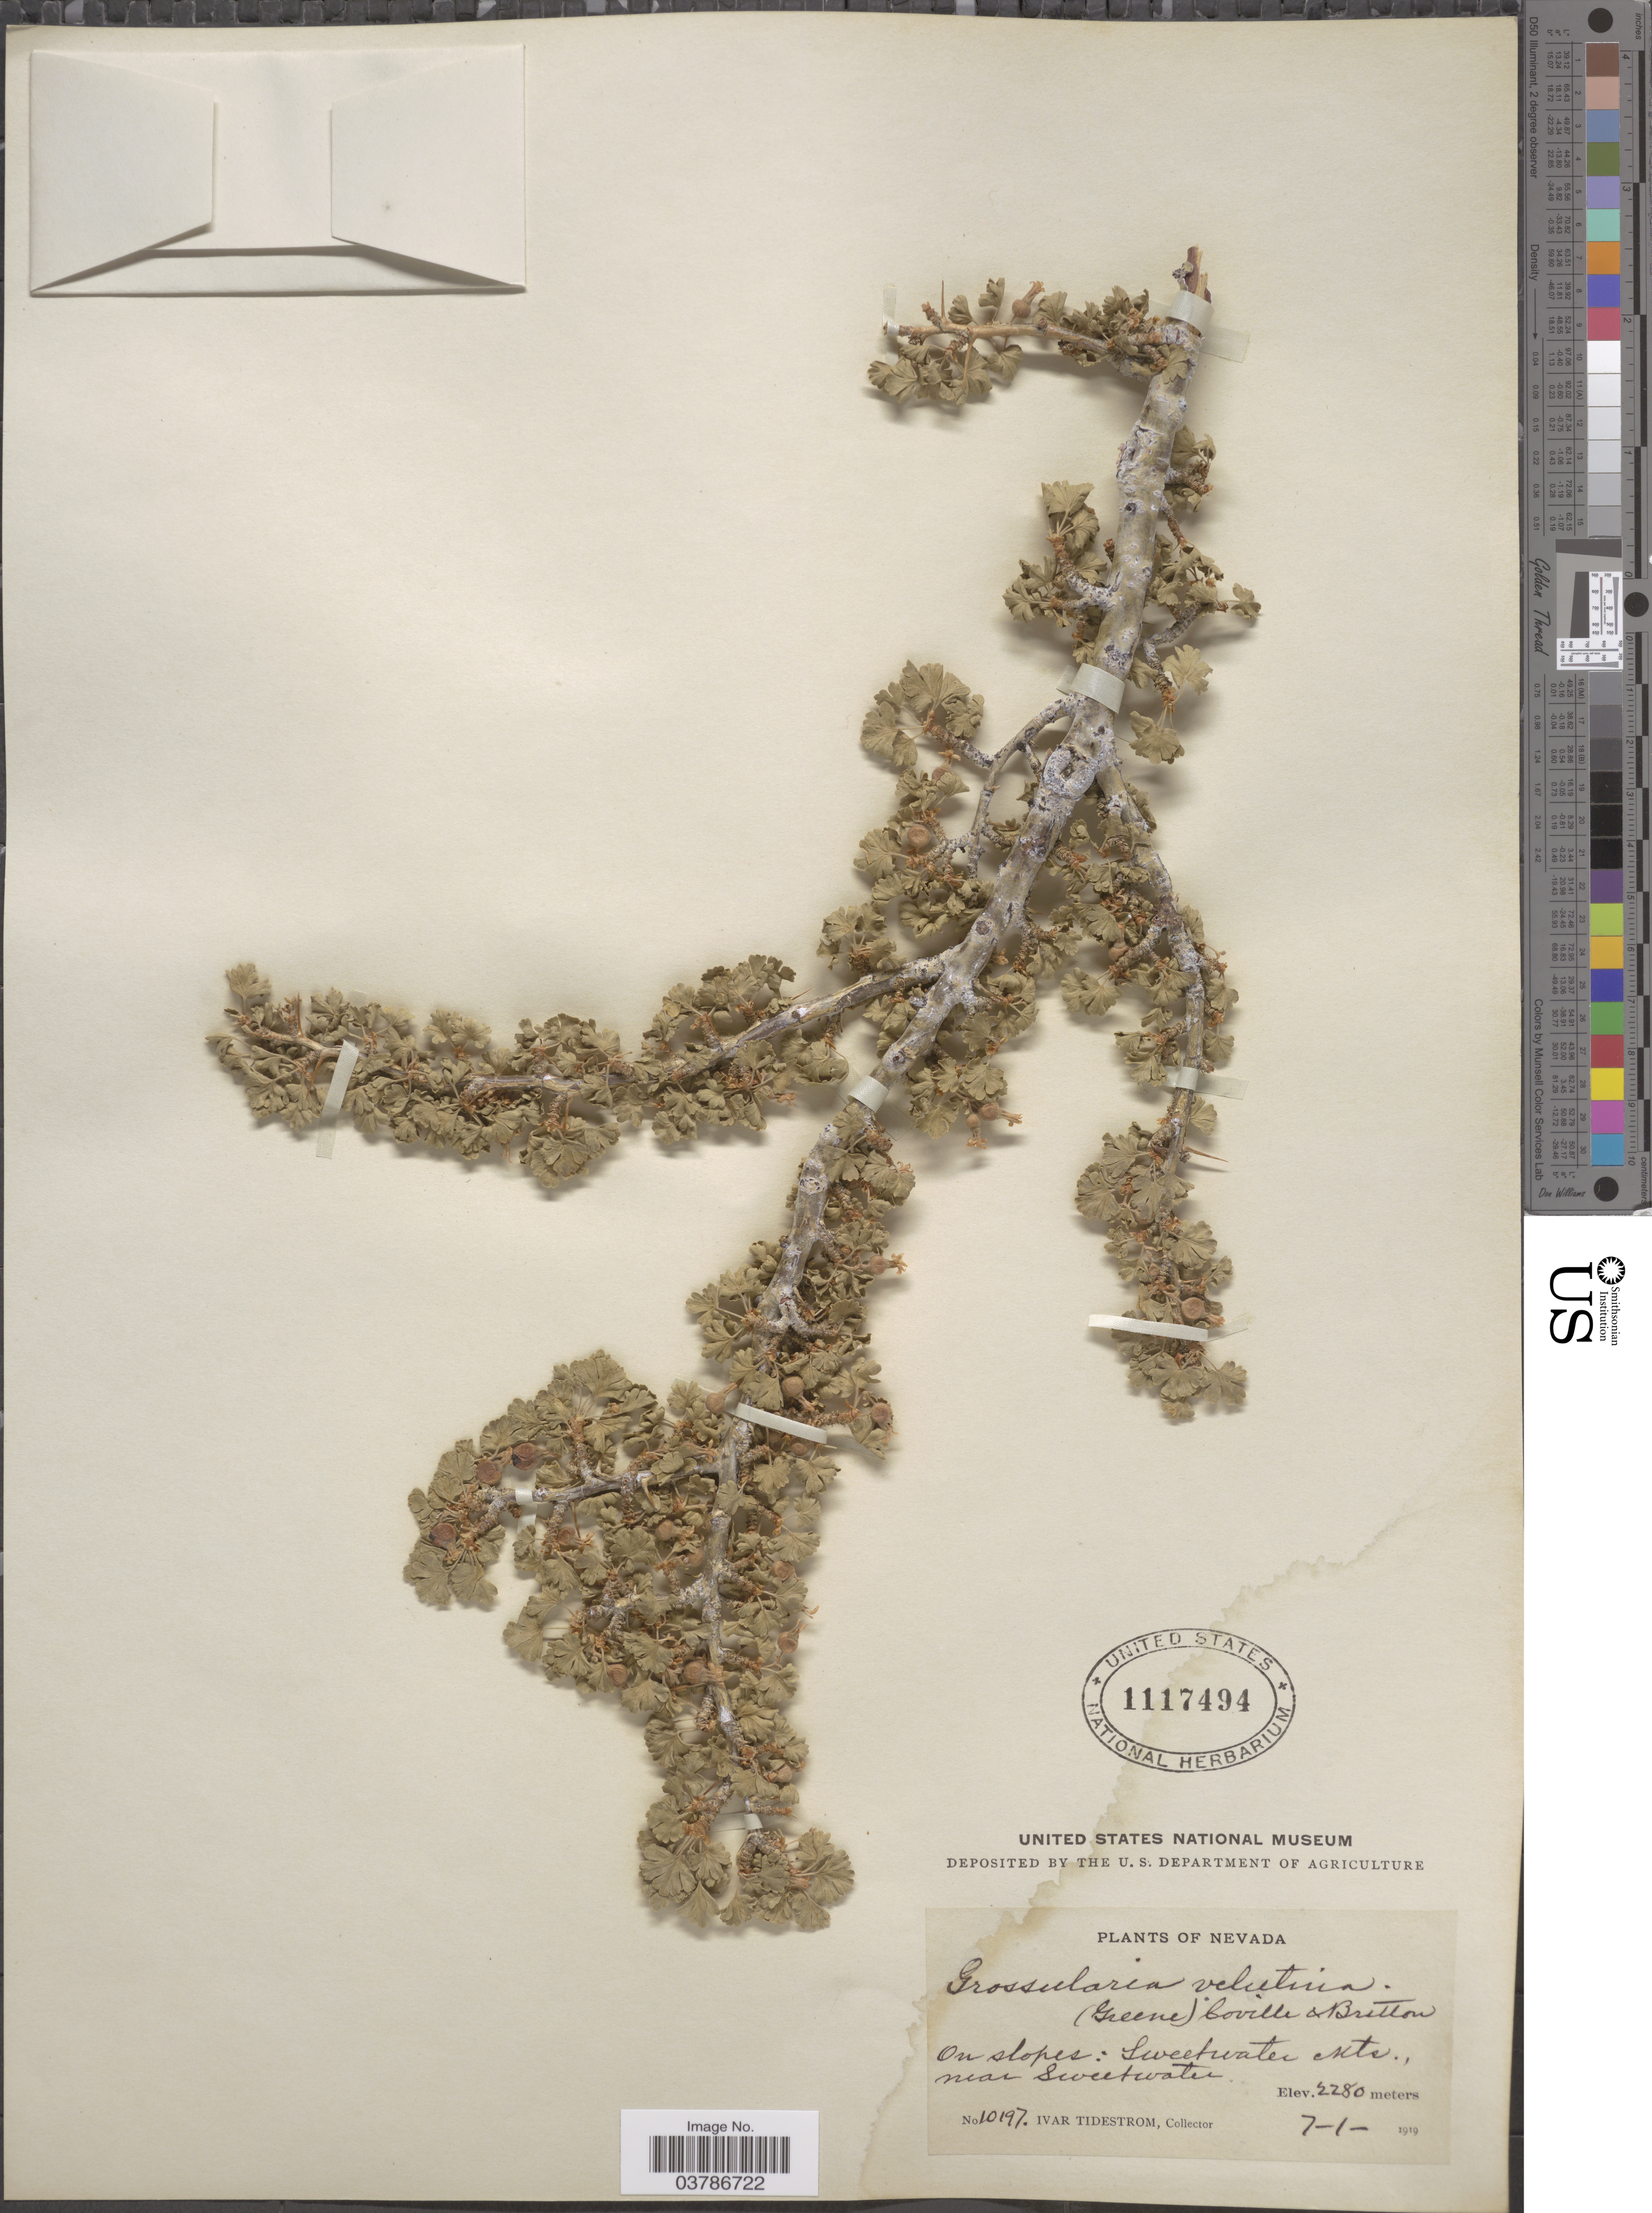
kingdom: Plantae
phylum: Tracheophyta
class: Magnoliopsida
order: Saxifragales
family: Grossulariaceae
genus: Ribes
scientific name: Ribes velutinum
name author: Greene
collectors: I. F. Tidestrom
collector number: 10197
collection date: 1919-07-01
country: United States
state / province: Nevada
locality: On slopes: Sweetwater Mts., near Sweetwater.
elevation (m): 2280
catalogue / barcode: US 1117494